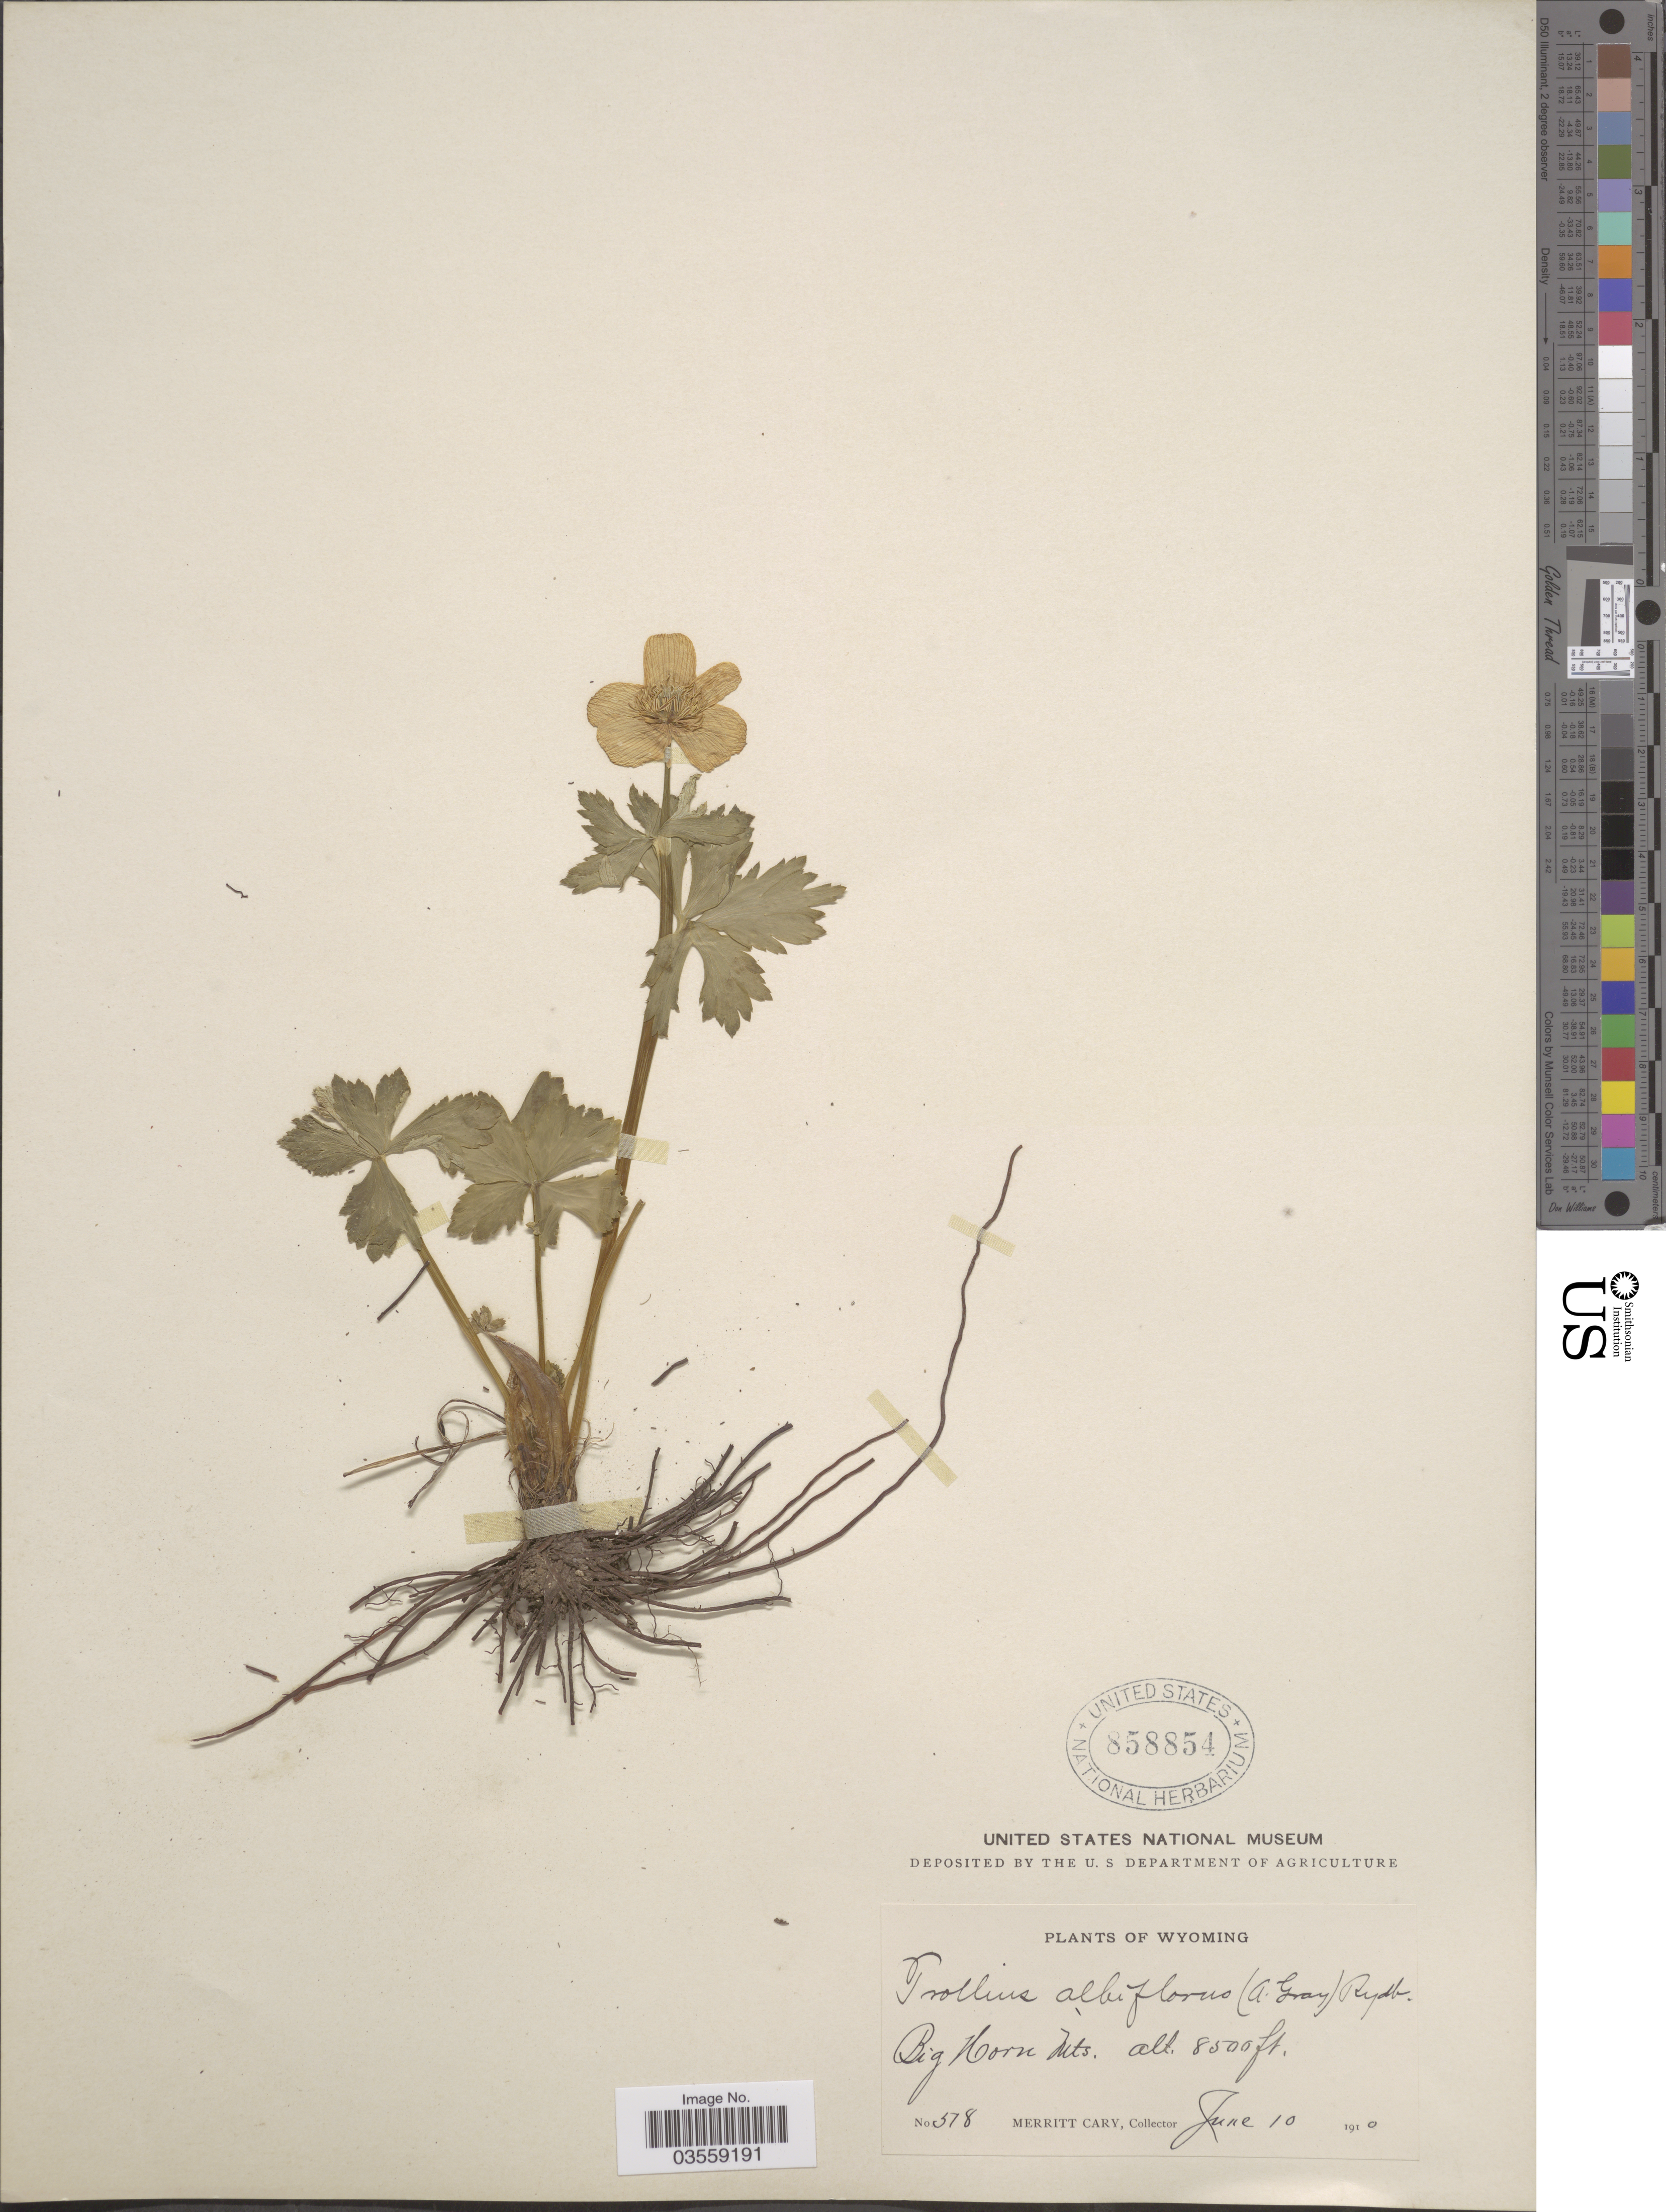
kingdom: Plantae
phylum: Tracheophyta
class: Magnoliopsida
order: Ranunculales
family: Ranunculaceae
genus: Trollius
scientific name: Trollius laxus var. albiflorus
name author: A. Gray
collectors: M. Cary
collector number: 518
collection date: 1910-06-10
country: United States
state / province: Wyoming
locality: Big Horn Mts.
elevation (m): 2591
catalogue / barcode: US 858854